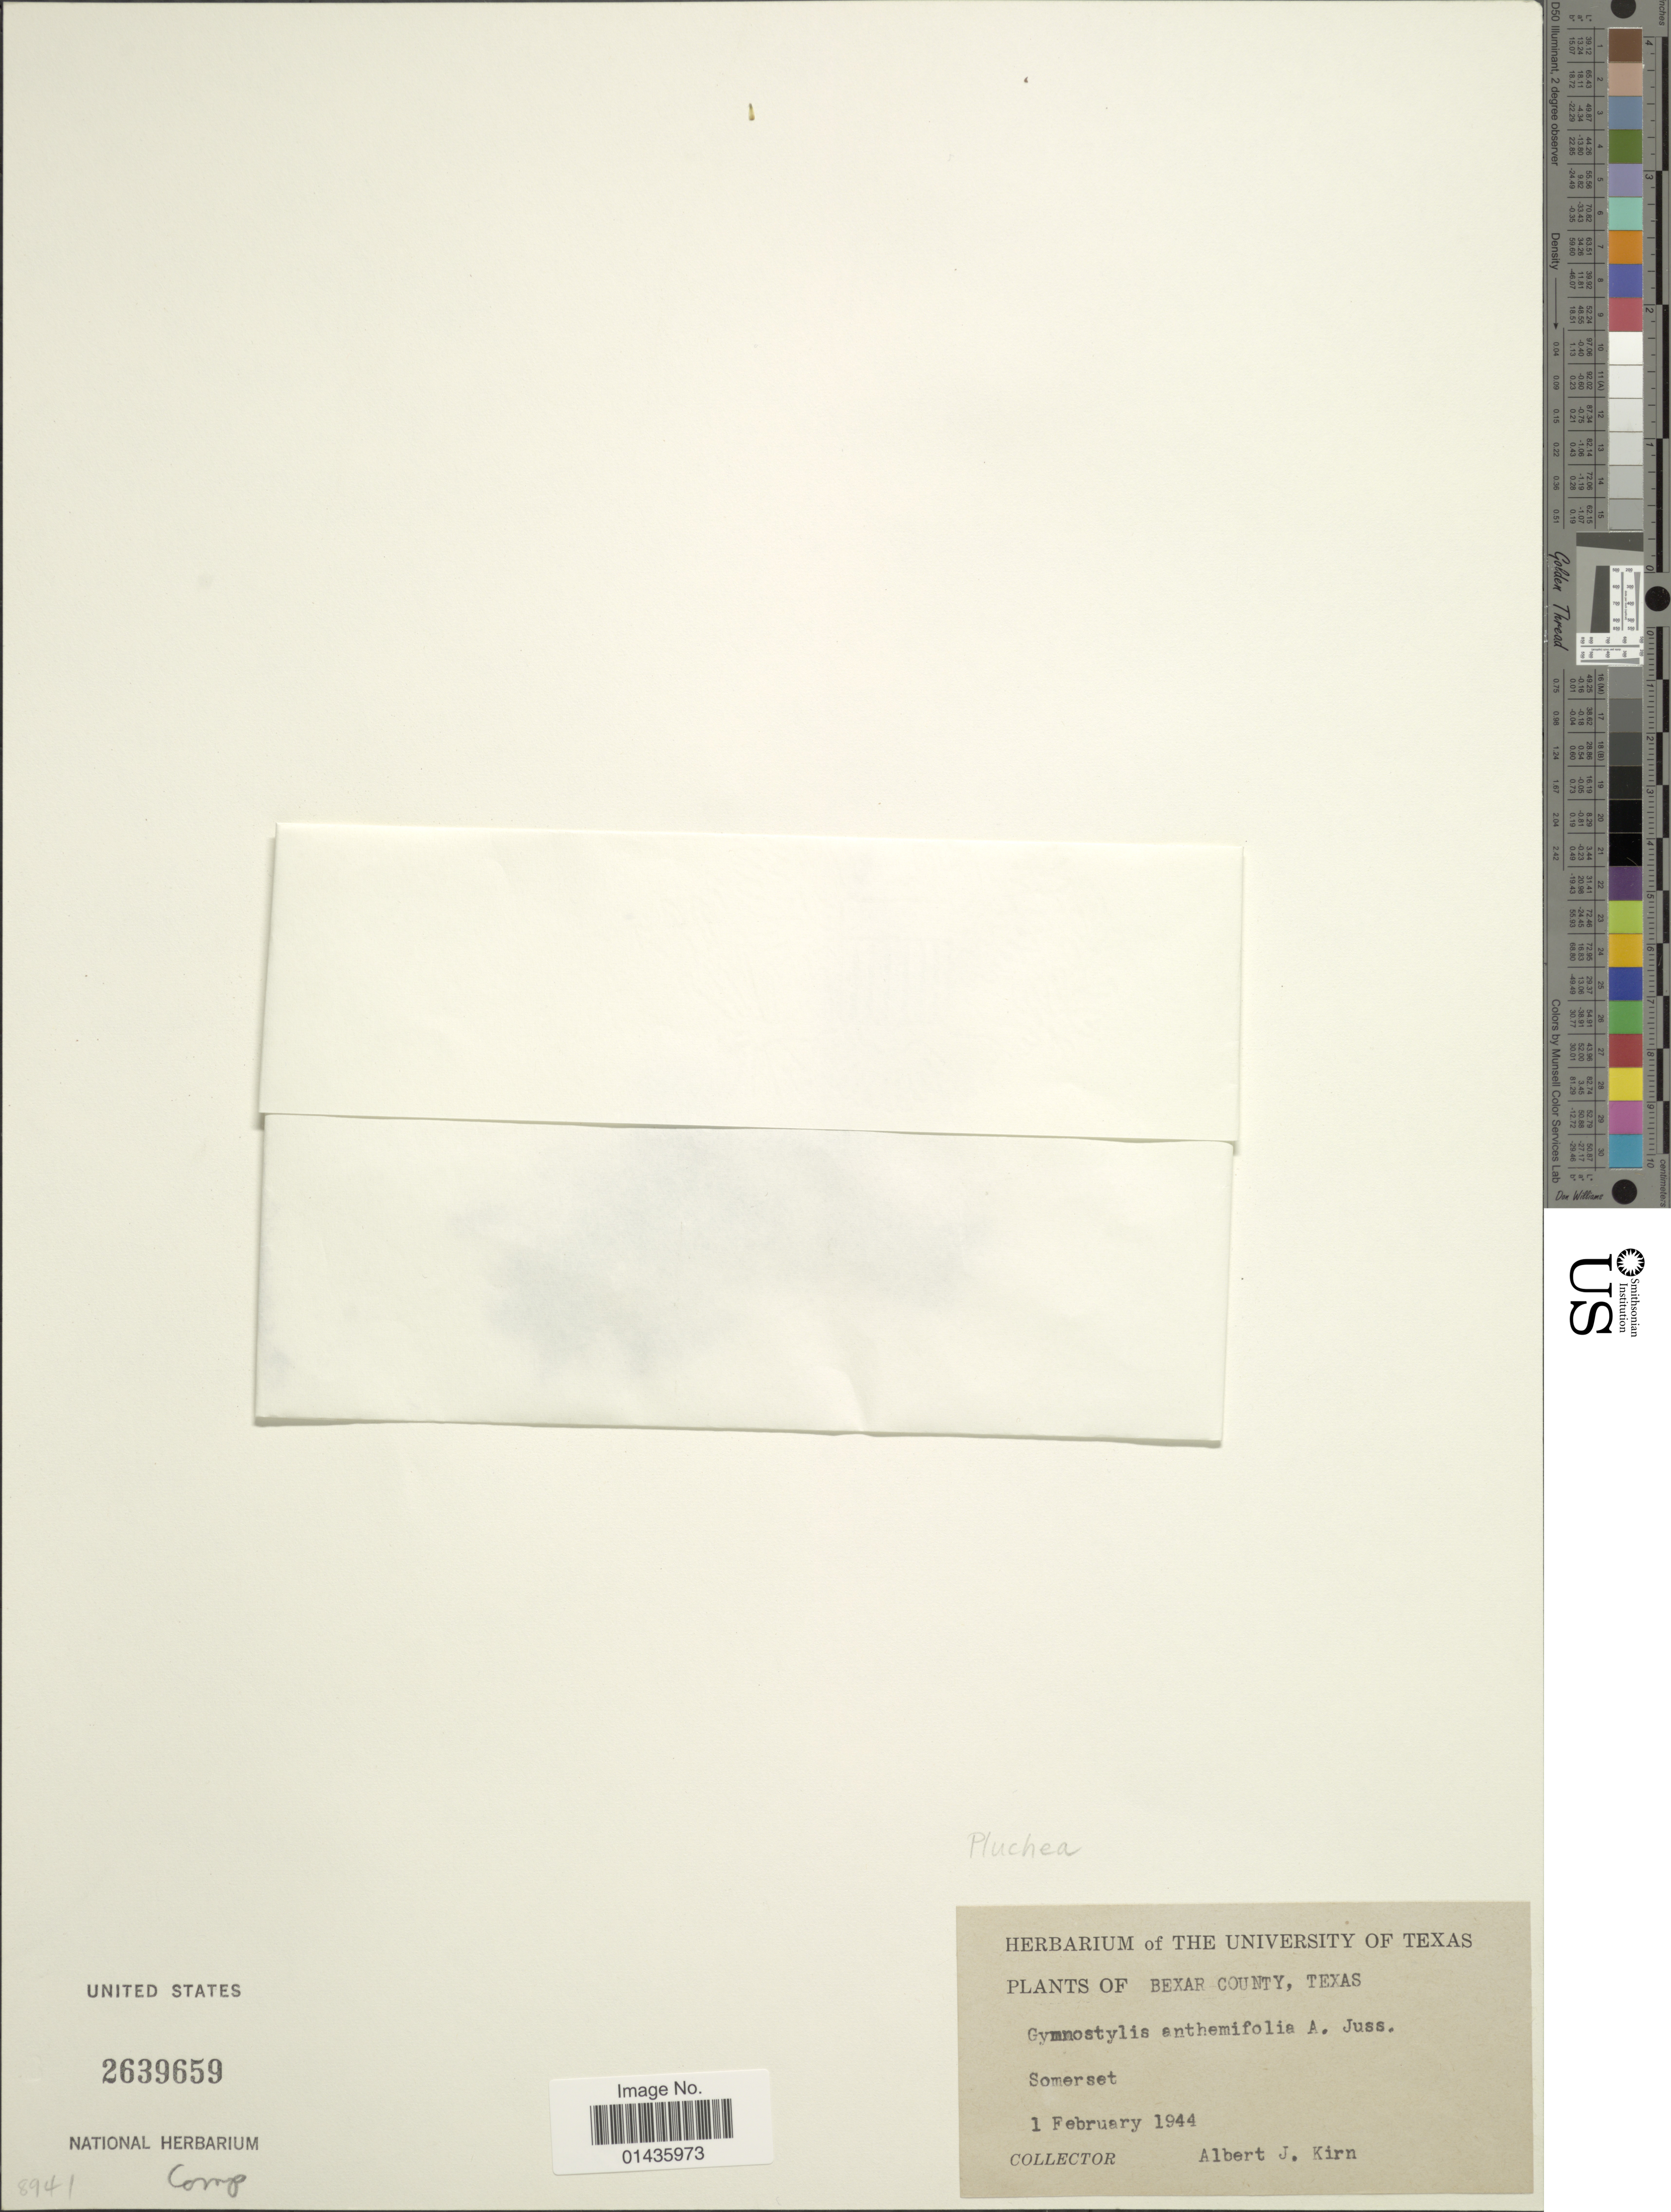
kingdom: Plantae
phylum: Tracheophyta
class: Magnoliopsida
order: Asterales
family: Asteraceae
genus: Pluchea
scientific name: Pluchea anthemifolia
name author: A. Juss.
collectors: A. Kirn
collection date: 1944-02-01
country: United States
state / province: Texas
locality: Bexar County, Somerset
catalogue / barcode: US 2639659